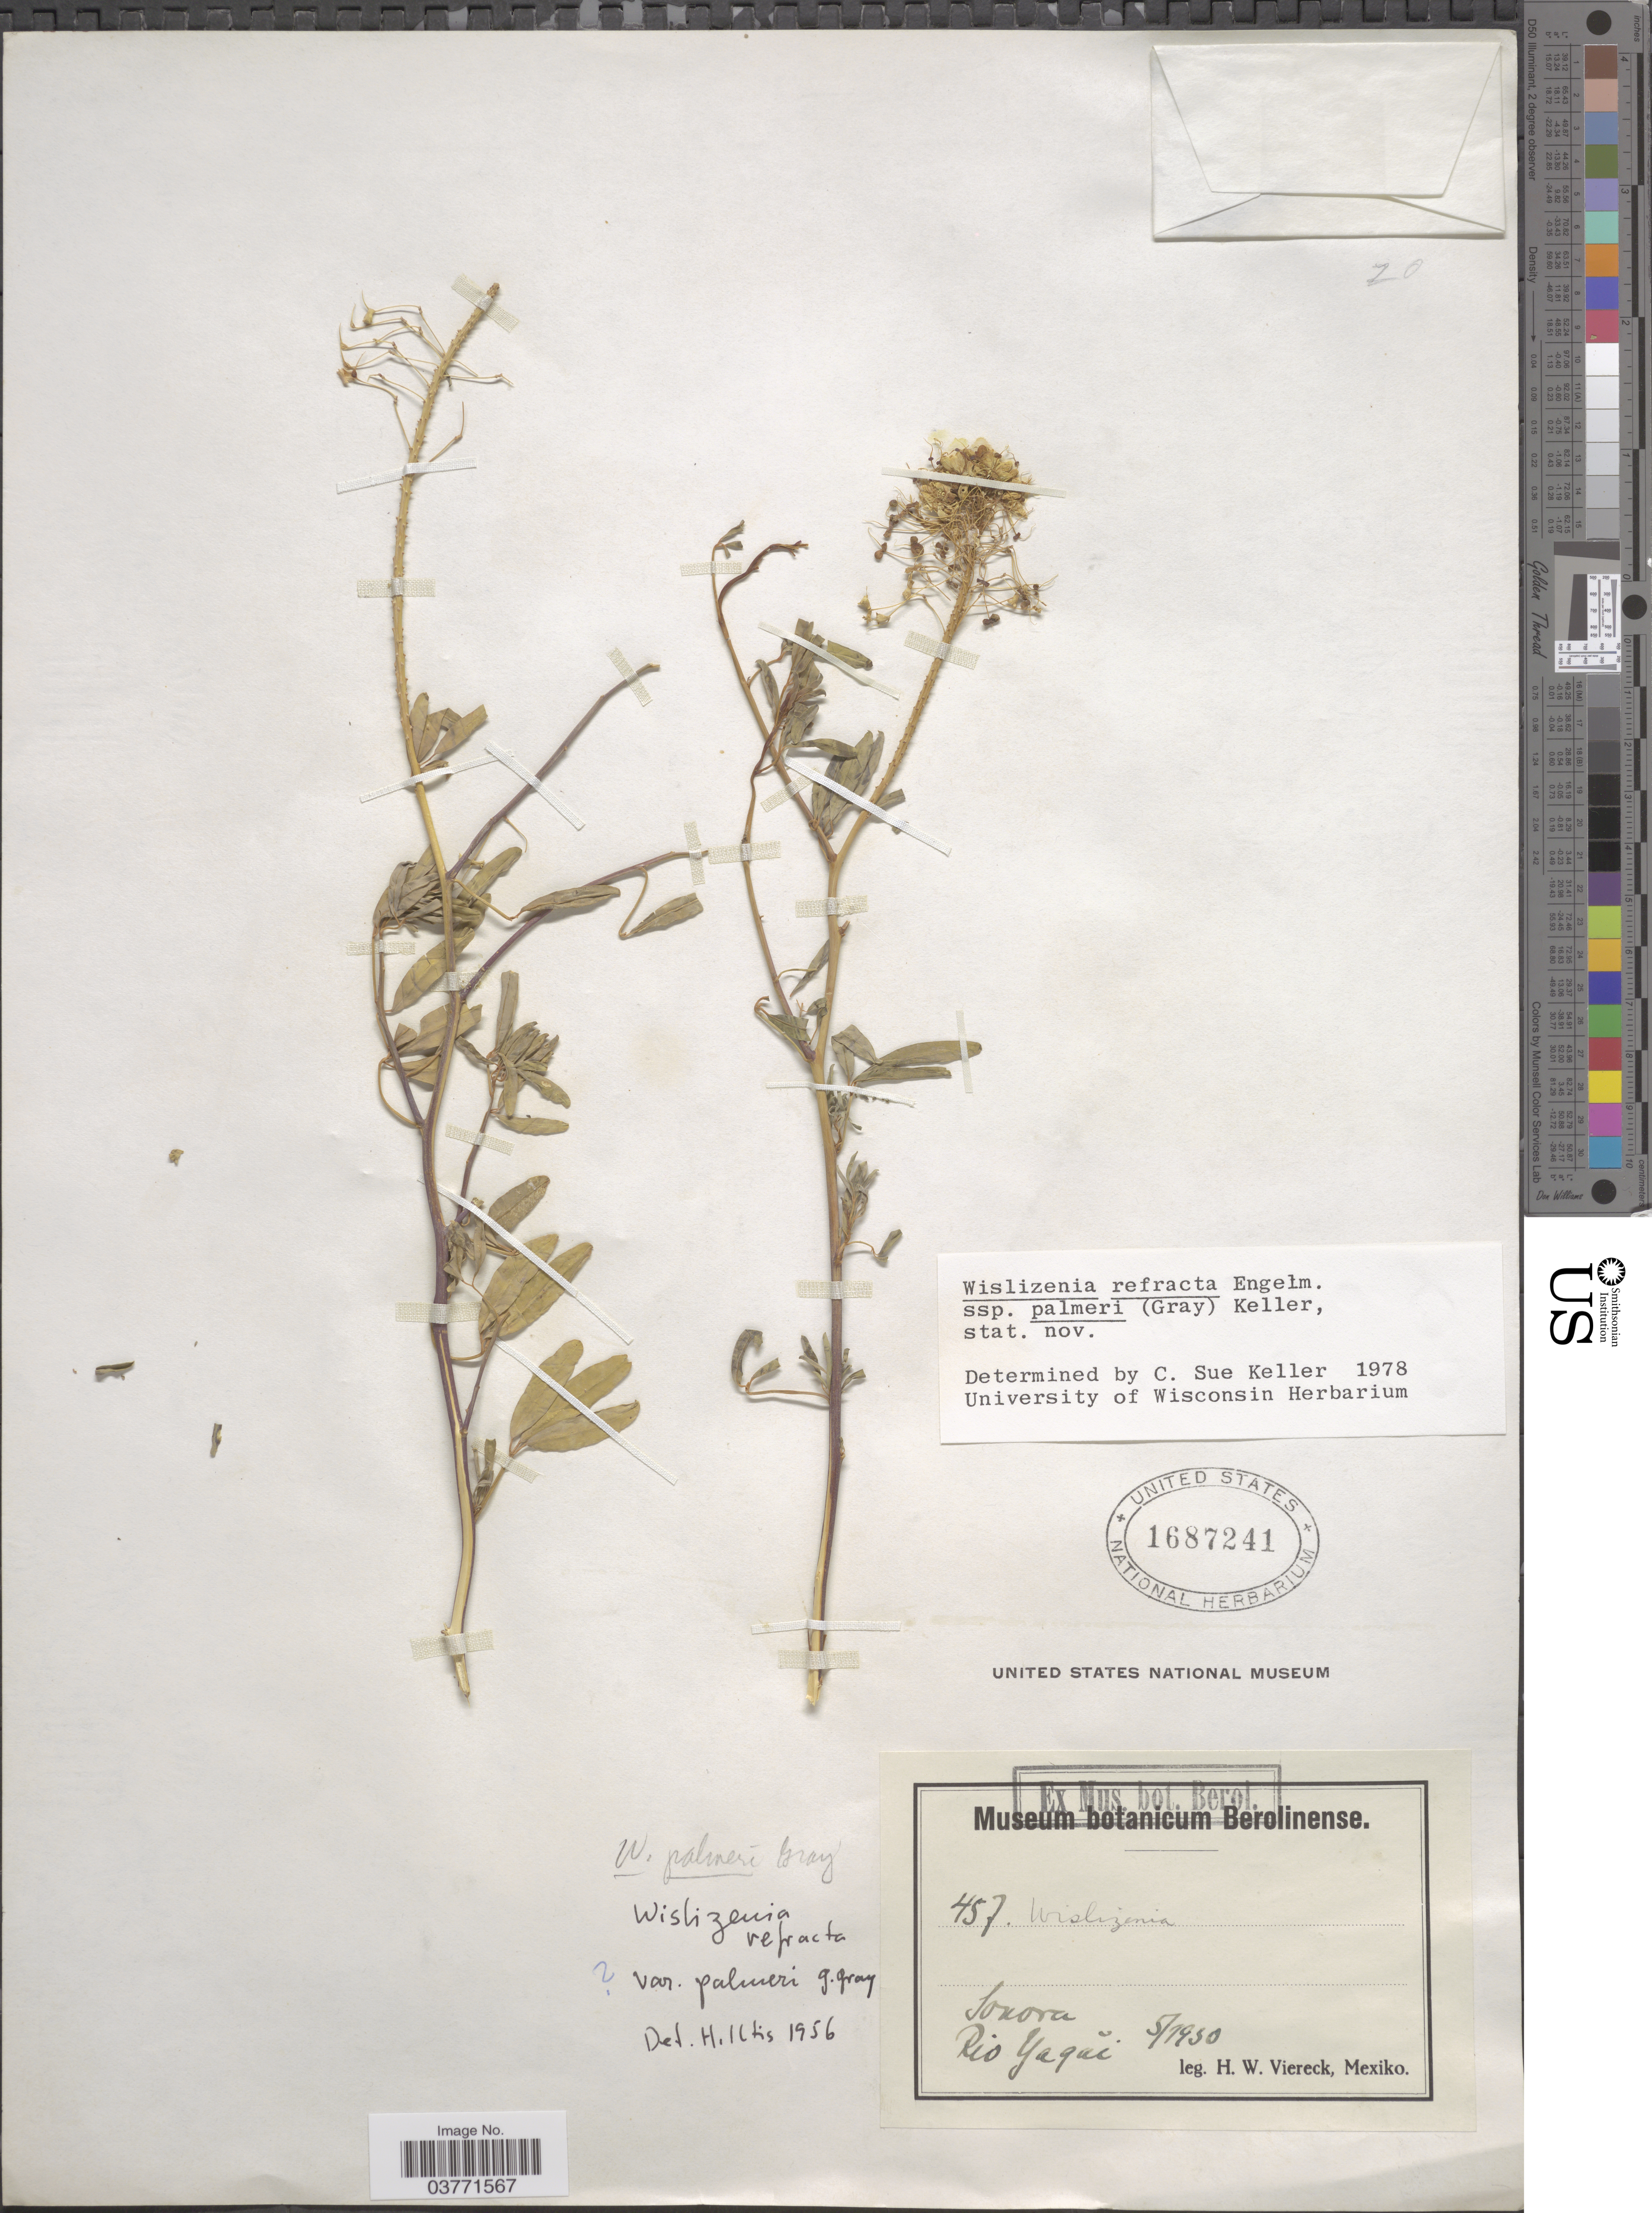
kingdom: Plantae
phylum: Tracheophyta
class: Magnoliopsida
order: Brassicales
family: Cleomaceae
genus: Cleomella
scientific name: Cleomella palmeri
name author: (A. Gray) J.C. Hall & Roalson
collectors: H. W. Viereck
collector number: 457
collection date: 1950-05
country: Mexico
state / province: Sonora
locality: Rio Yaqui.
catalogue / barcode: US 1687241